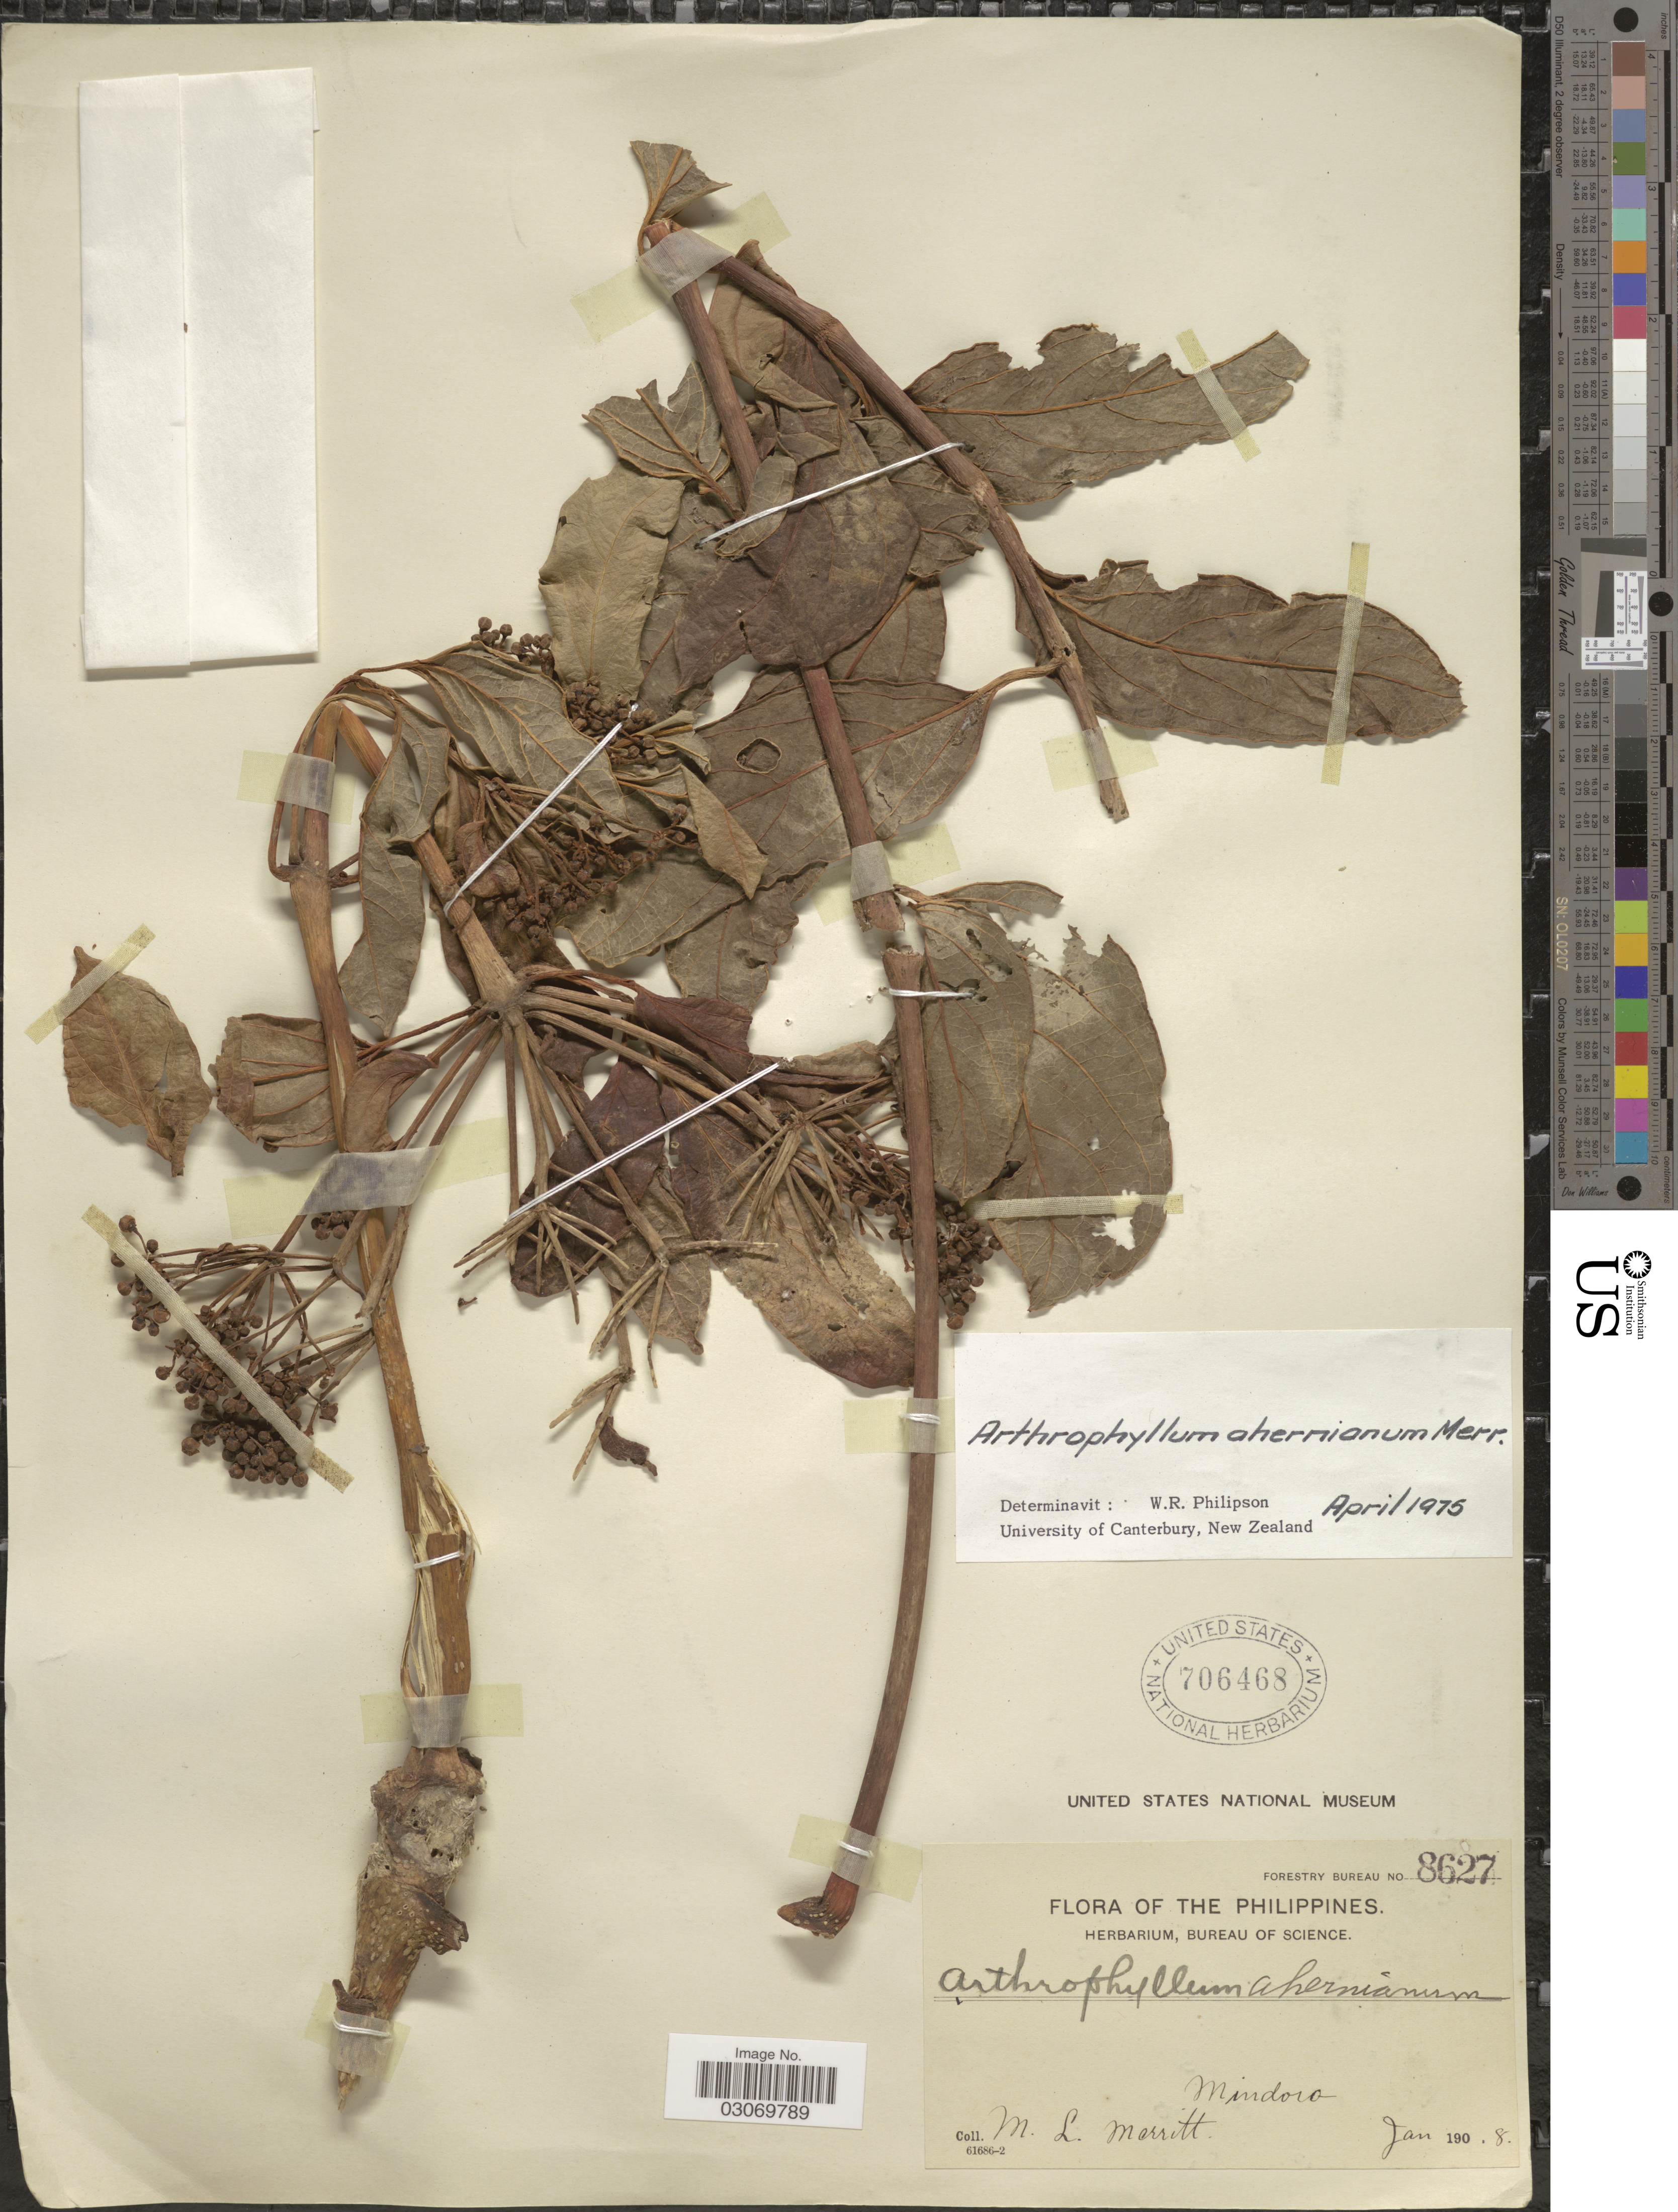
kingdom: Plantae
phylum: Tracheophyta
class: Magnoliopsida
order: Apiales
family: Araliaceae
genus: Arthrophyllum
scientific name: Arthrophyllum ahernianum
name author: Merr.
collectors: M. L. Merritt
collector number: Forestry Bureau 8627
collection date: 1908-01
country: Philippines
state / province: Mimaropa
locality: Mindoro.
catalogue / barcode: US 706468